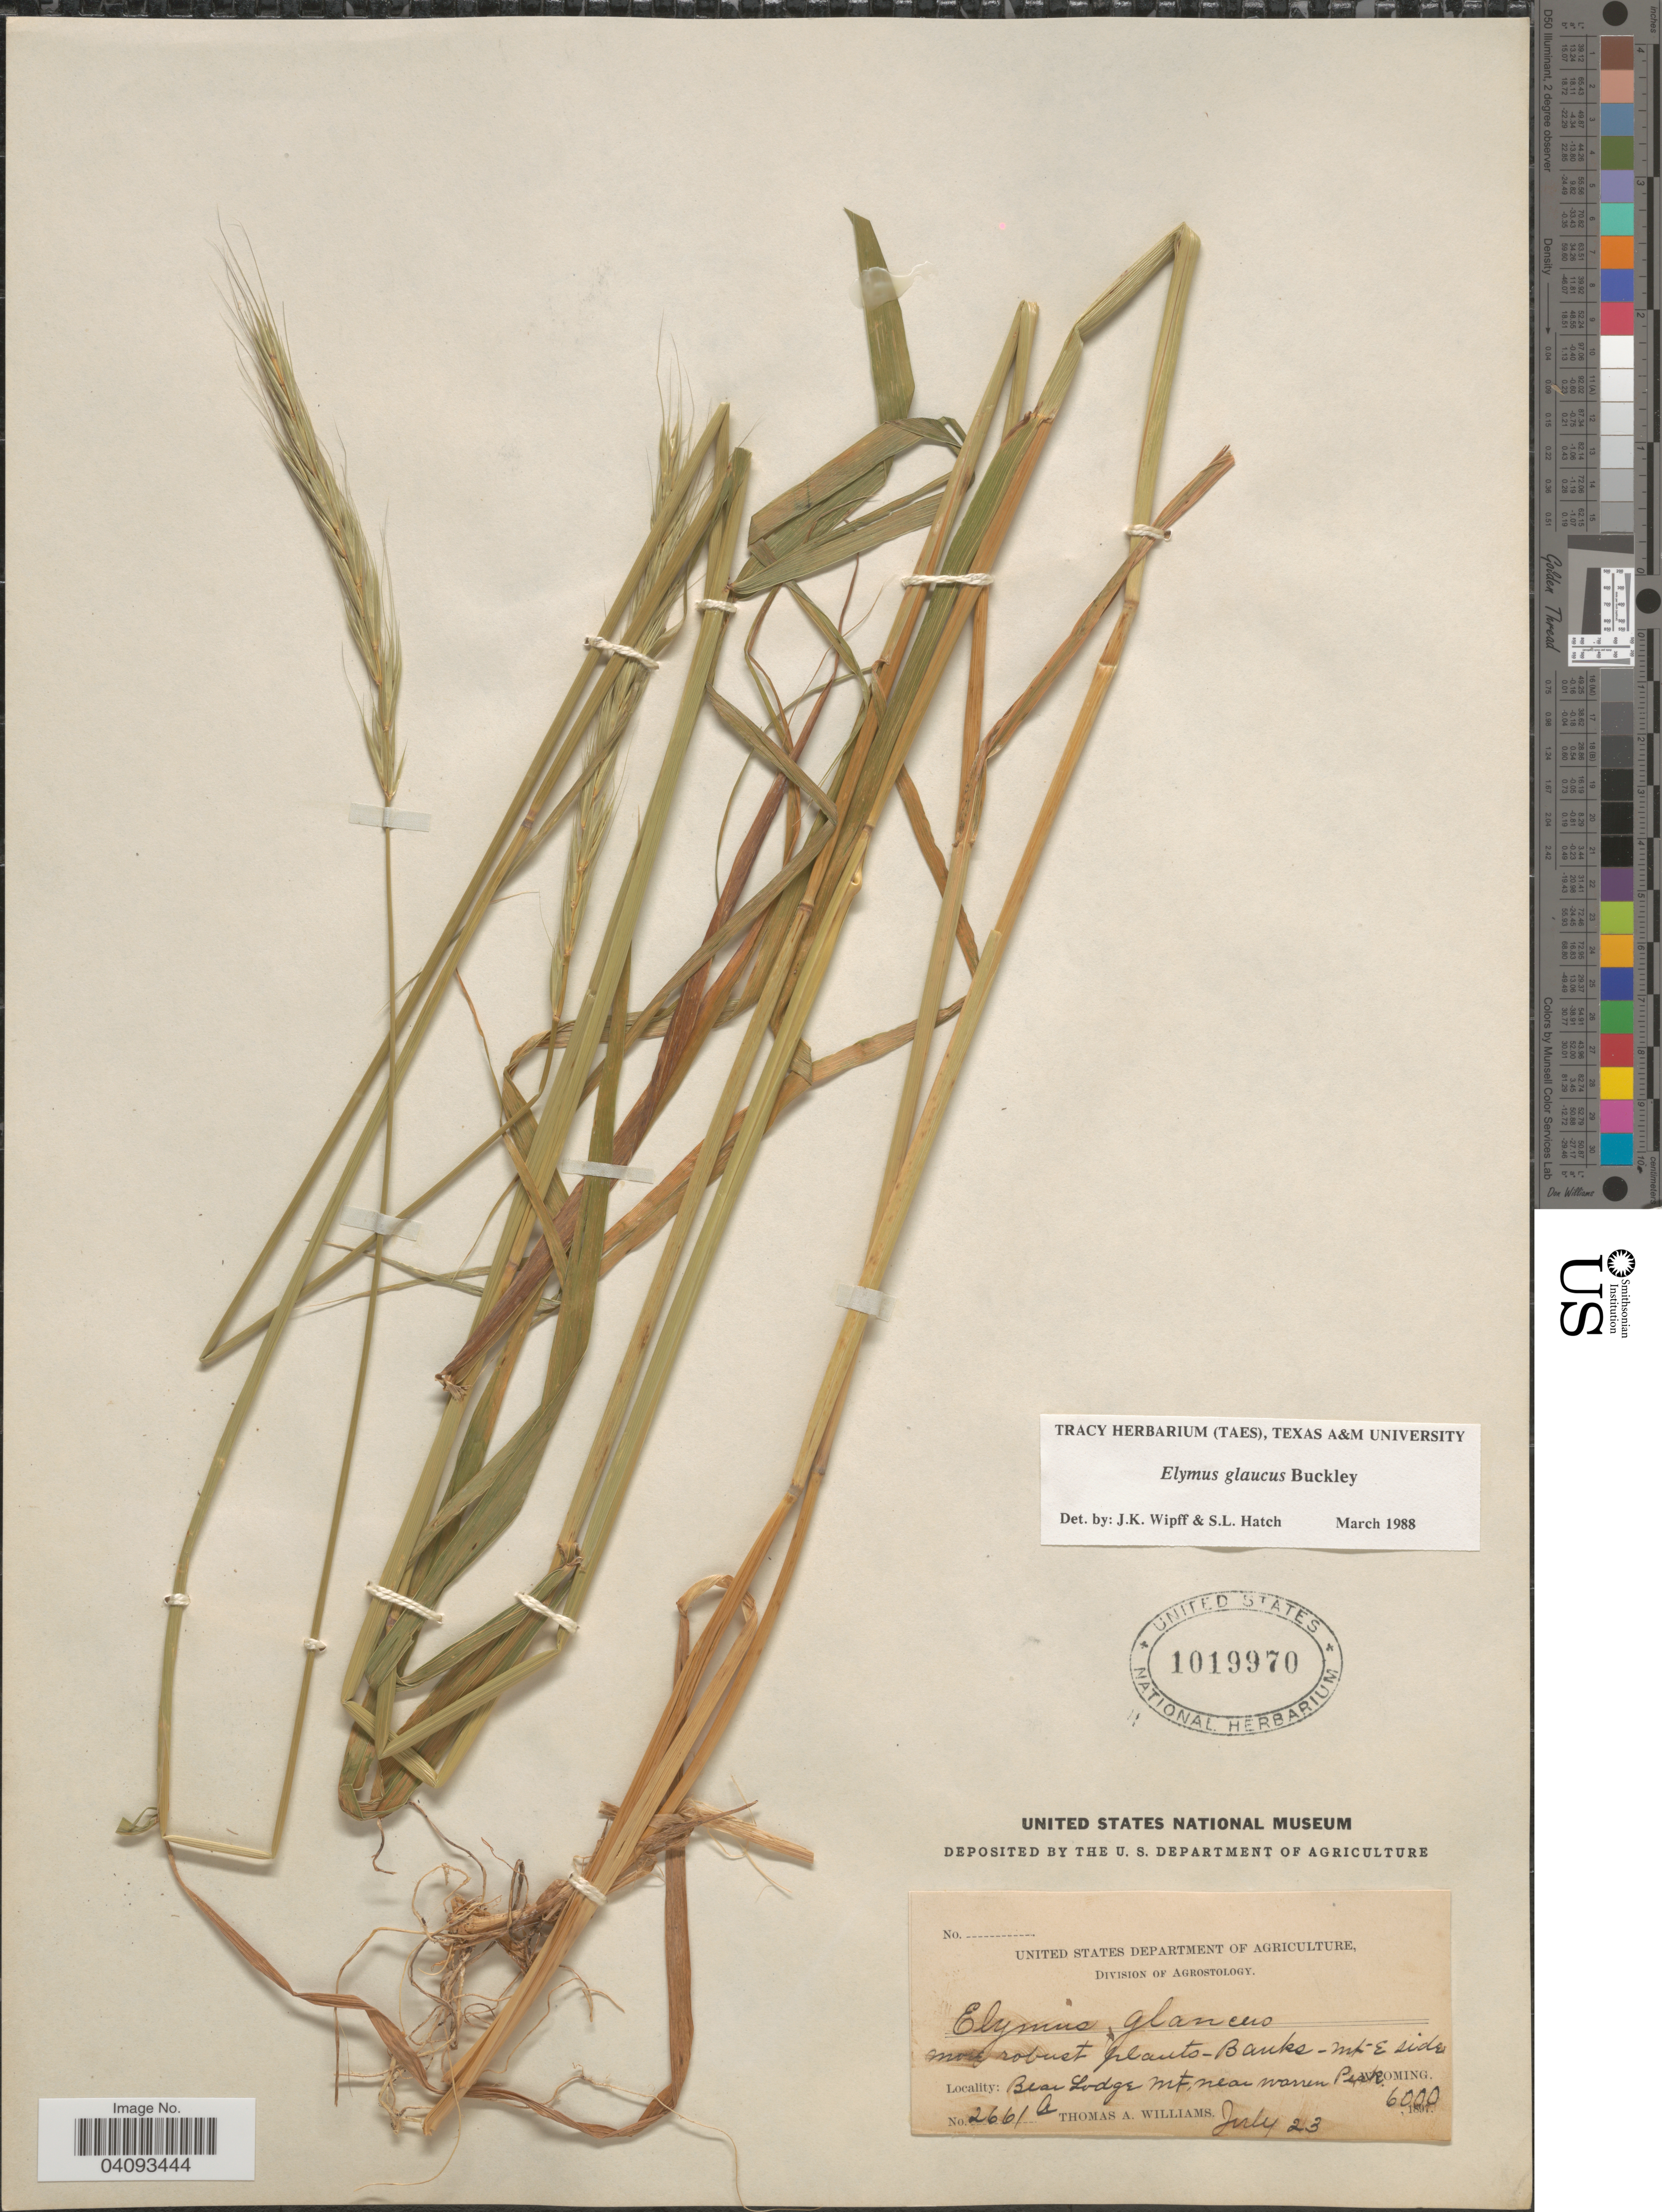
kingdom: Plantae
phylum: Tracheophyta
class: Liliopsida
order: Poales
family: Poaceae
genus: Elymus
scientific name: Elymus glaucus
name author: Buckley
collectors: T. A. Williams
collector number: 2661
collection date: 1897-07-23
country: United States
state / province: Wyoming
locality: More robust plants-Banks-Mt E side Bear Lodge Mt, near Warren Peak.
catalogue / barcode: US 1019970